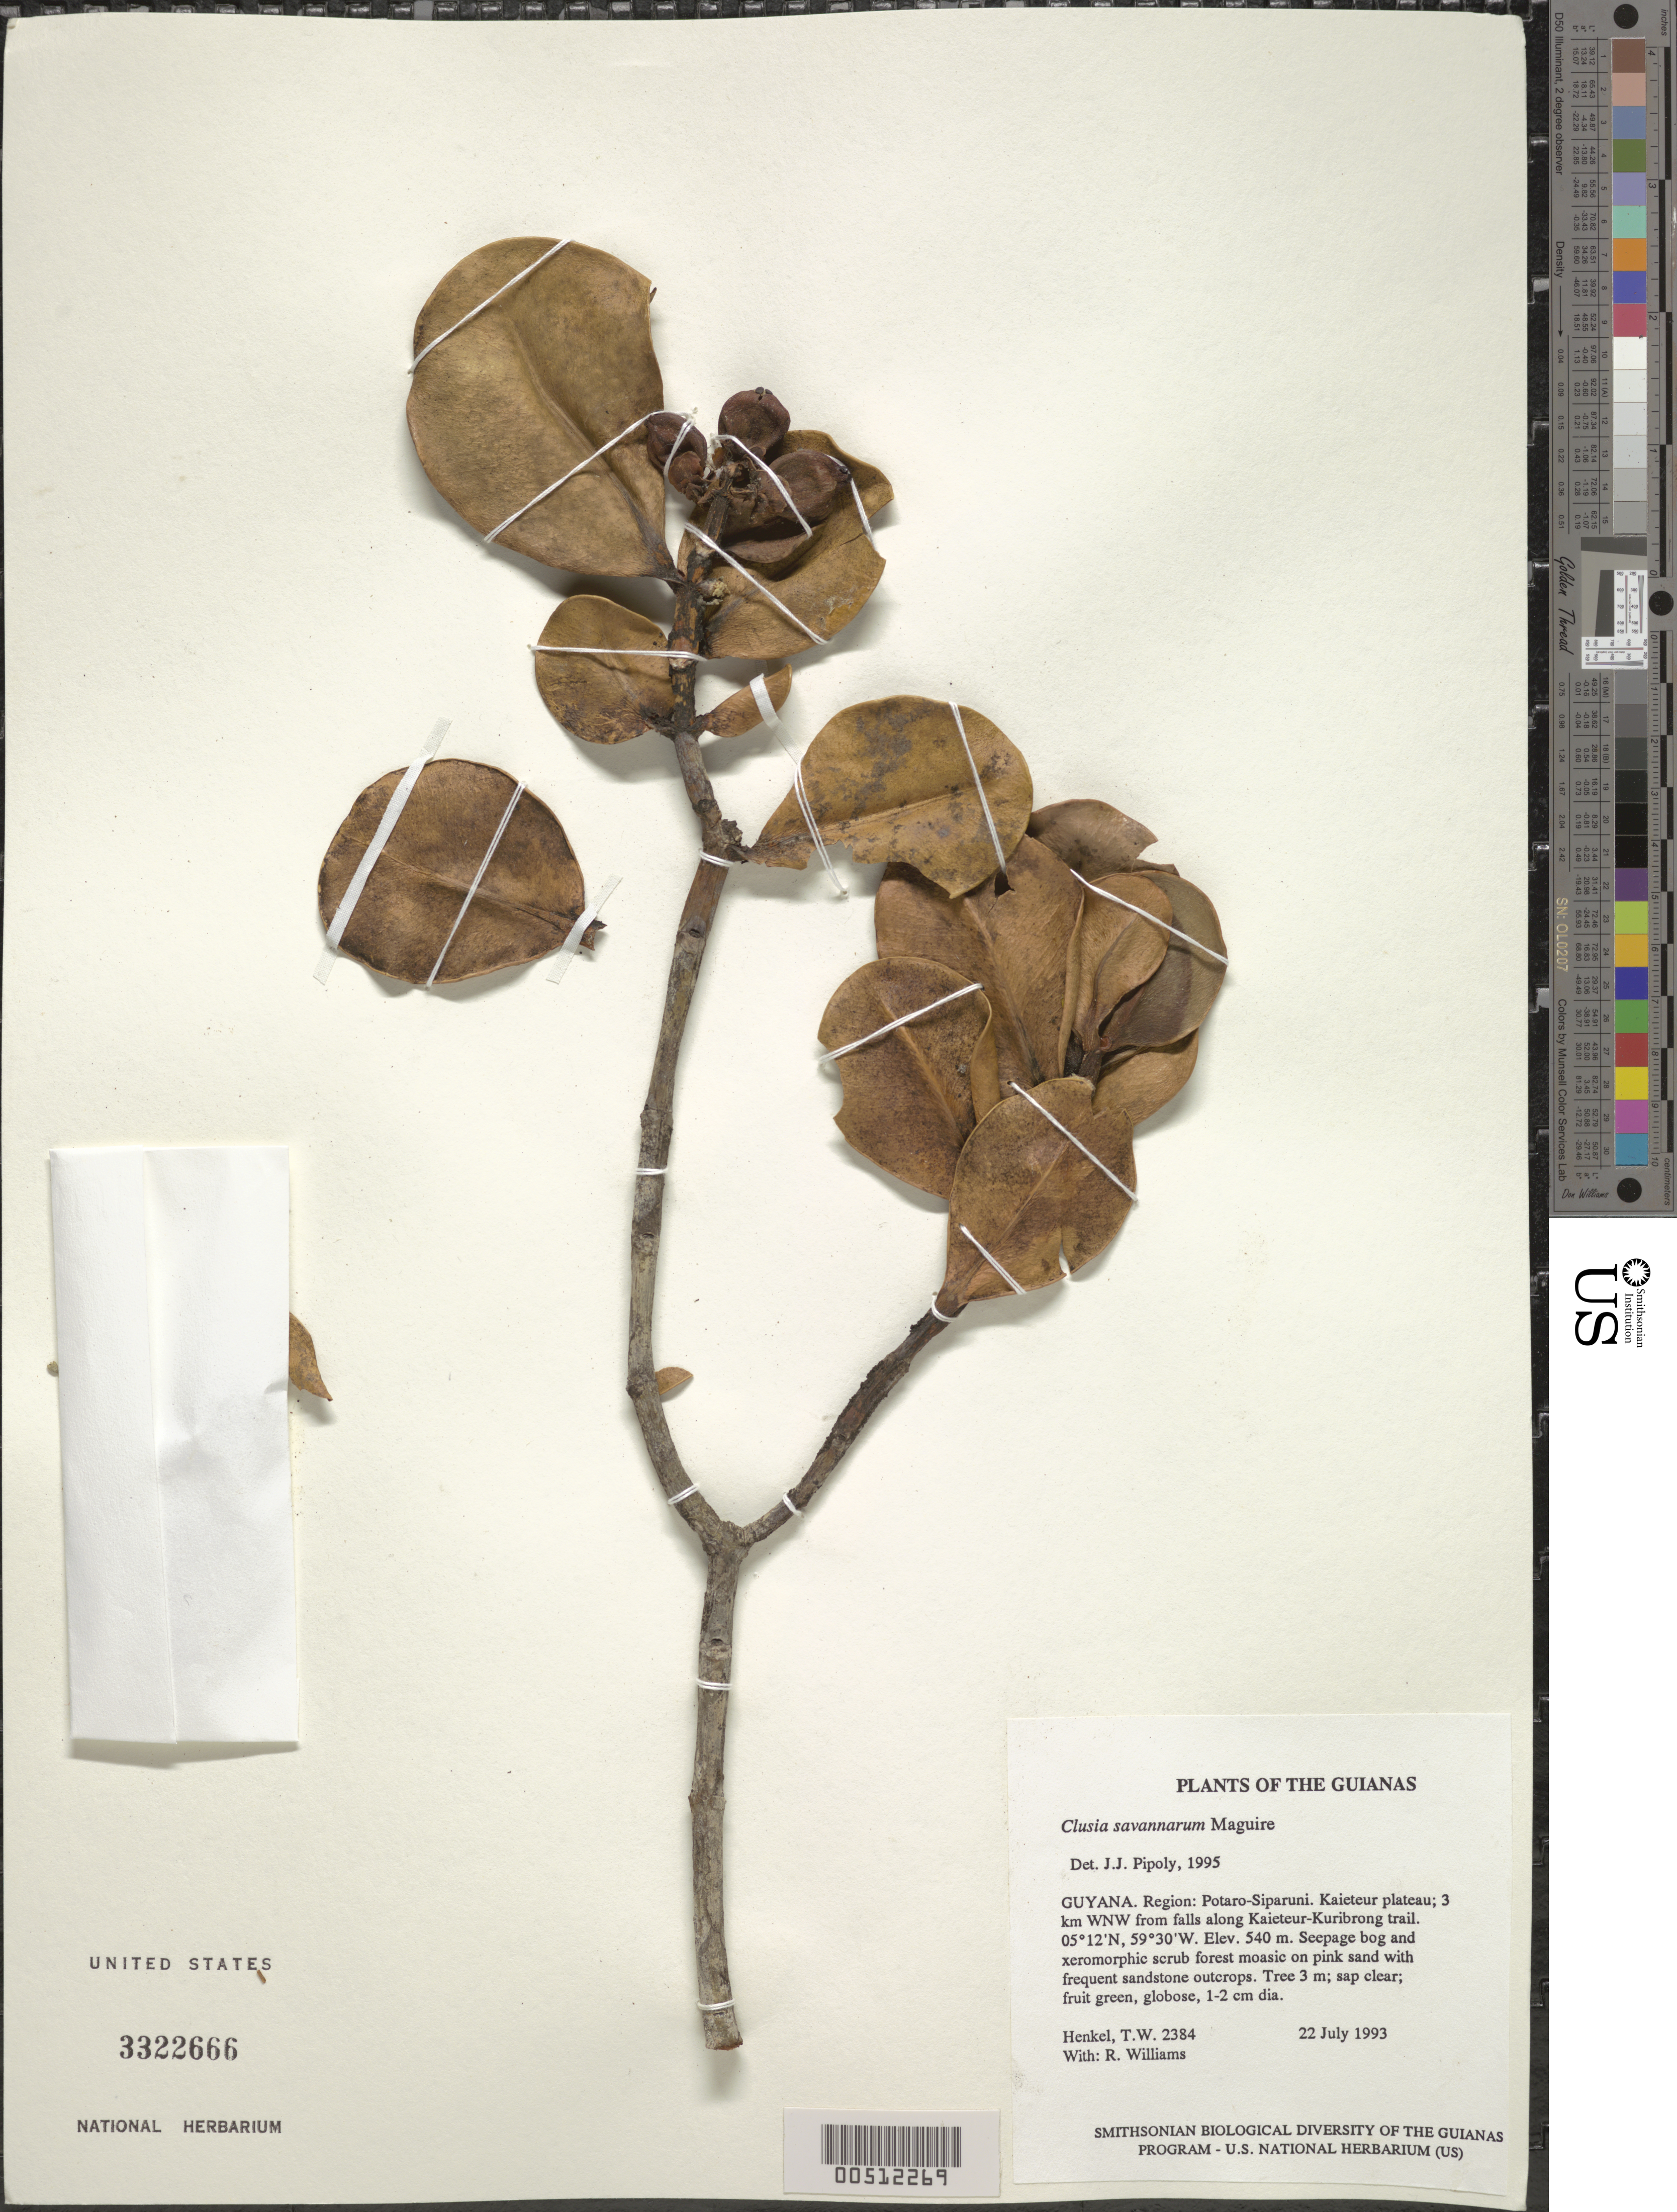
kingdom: Plantae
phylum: Tracheophyta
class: Magnoliopsida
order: Malpighiales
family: Clusiaceae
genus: Clusia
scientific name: Clusia savannarum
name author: Maguire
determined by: Pipoly, J. J., III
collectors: T. Henkel & R. Williams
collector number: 2384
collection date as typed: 22 July 1993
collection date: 1993-07-22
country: Guyana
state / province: Potaro-Siparuni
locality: Kaieteur plateau; 3 km WNW from falls along Kaieteur-Kuribrong trail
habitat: Seepage bog and xeromorphic scrub forest moasic on pink sand with frequent sandstone outcrops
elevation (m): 540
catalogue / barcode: US 3322666